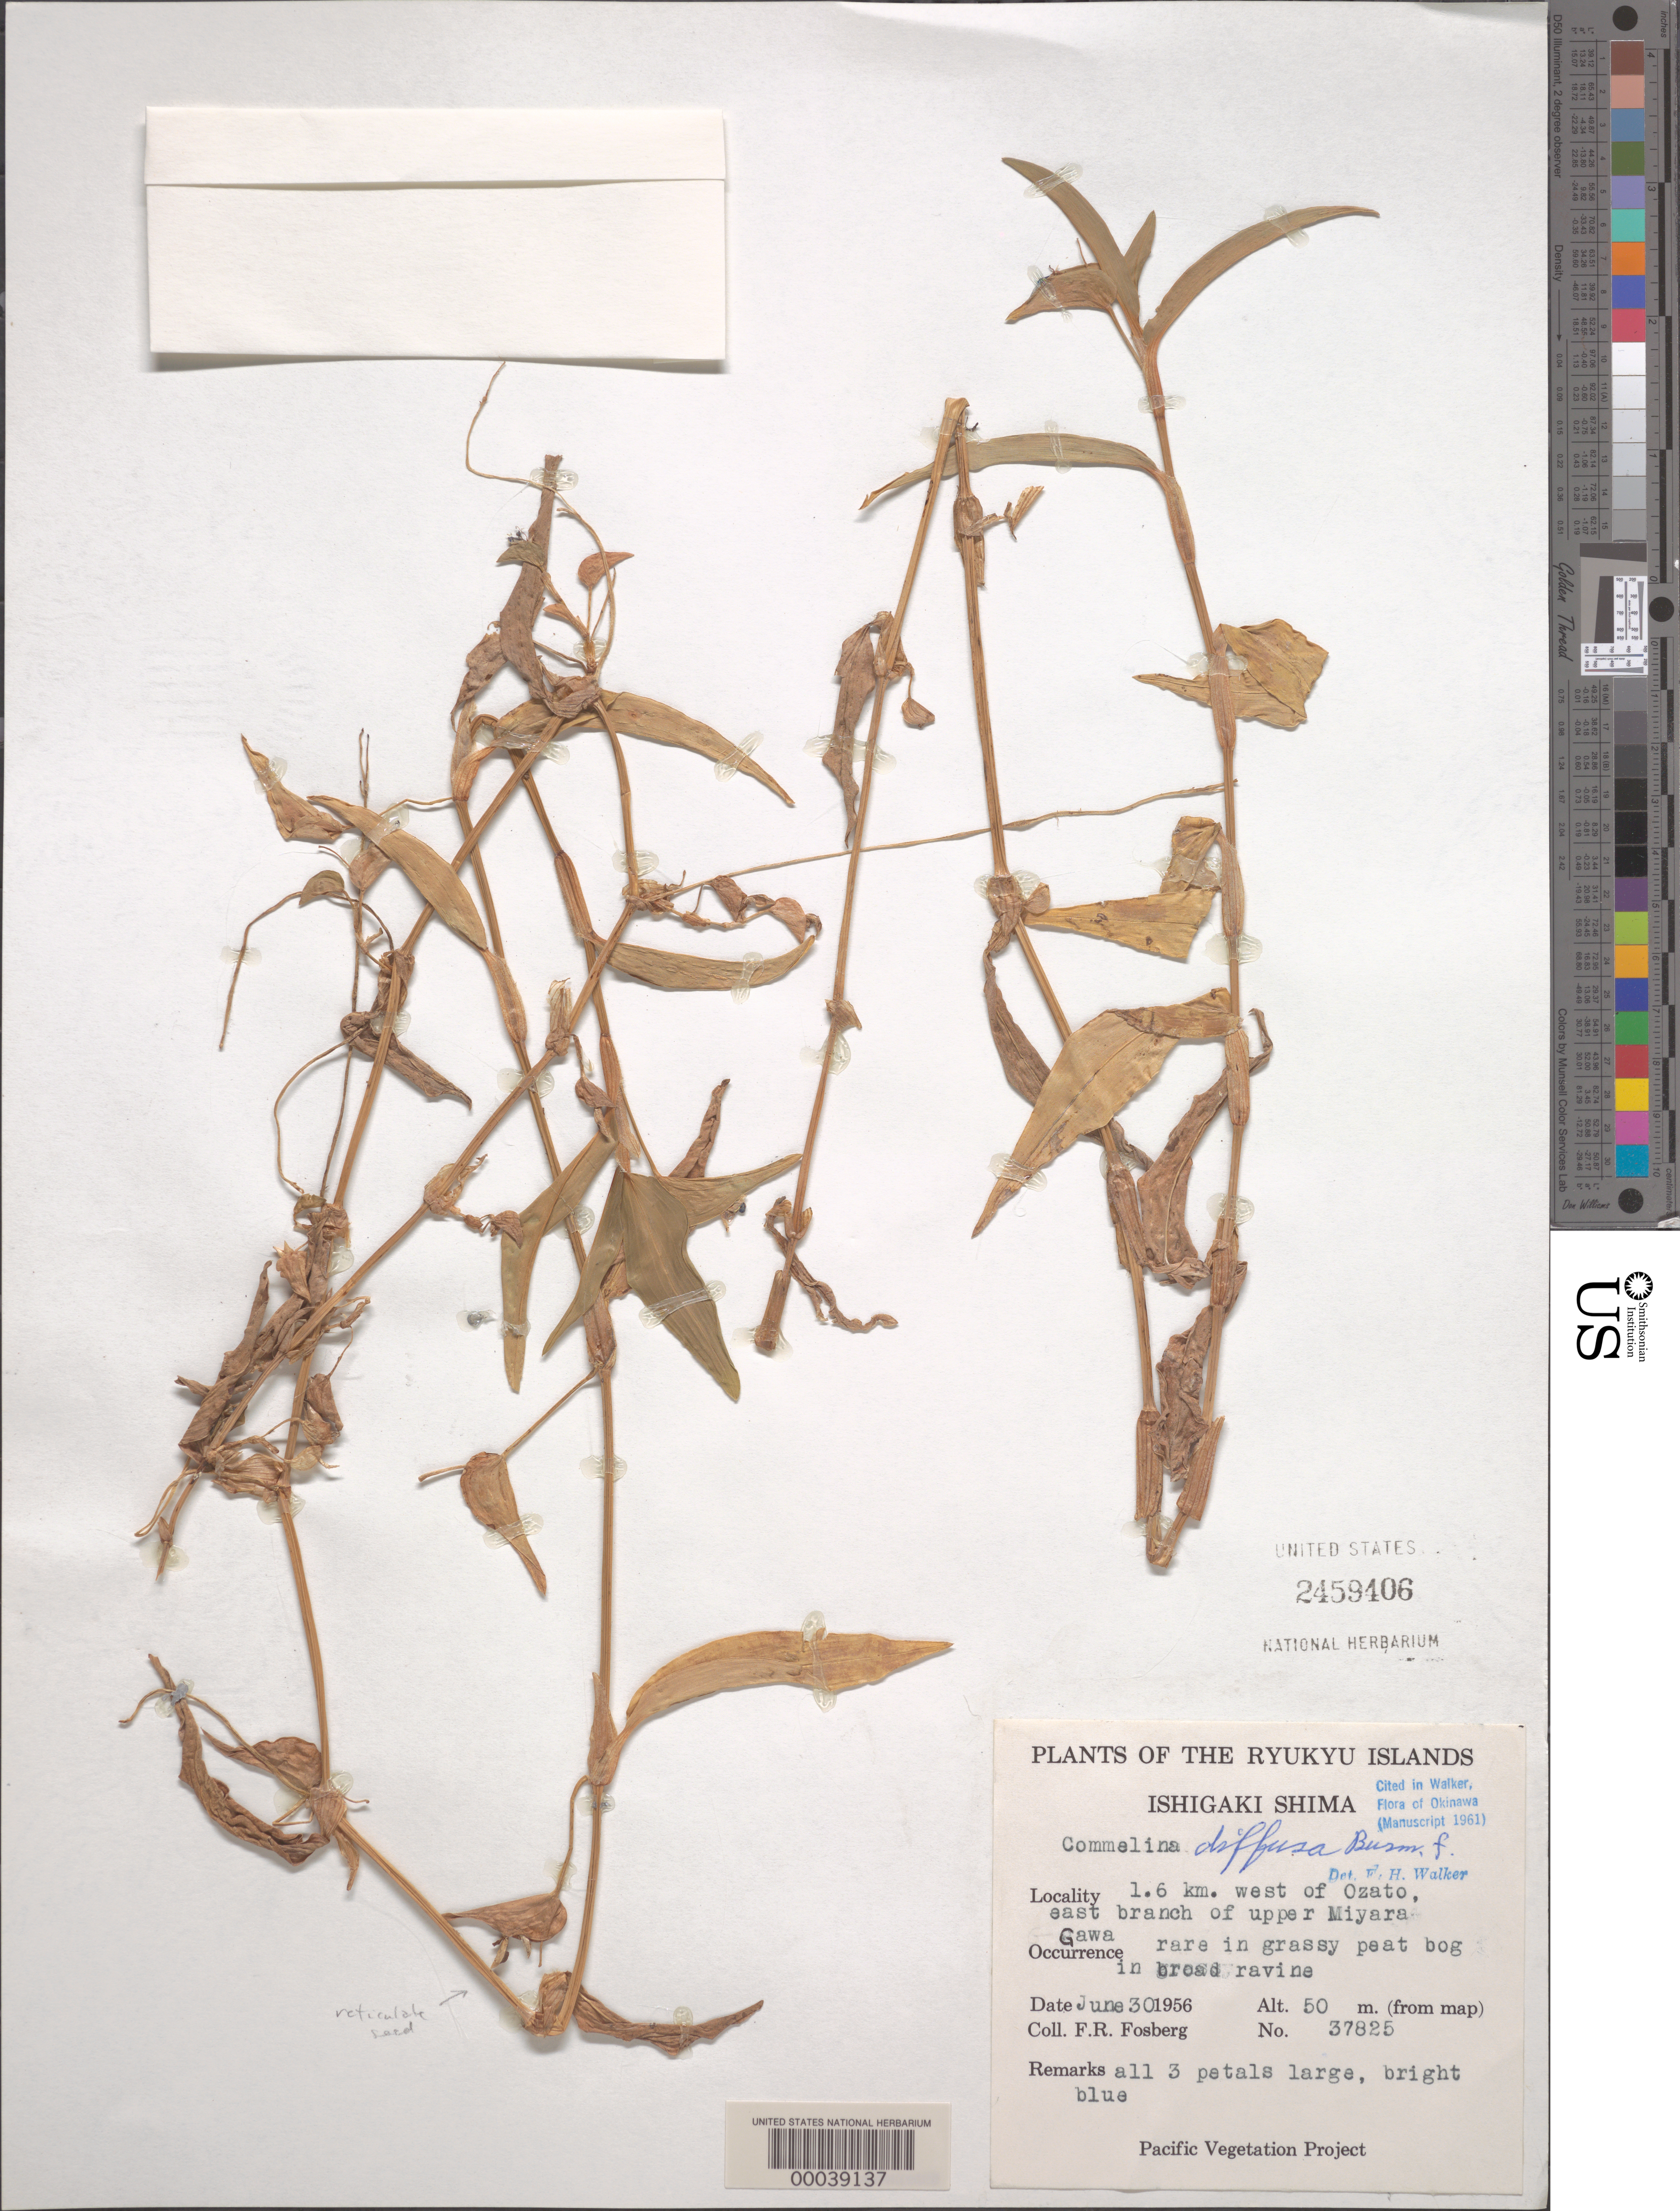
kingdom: Plantae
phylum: Tracheophyta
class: Liliopsida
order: Commelinales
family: Commelinaceae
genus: Commelina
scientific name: Commelina diffusa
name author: Burm. f.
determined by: Fosberg, F. R.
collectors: F. R. Fosberg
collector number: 37825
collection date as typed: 30 Jun 1956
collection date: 1956-06-30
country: Japan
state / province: Okinawa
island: Ishigaki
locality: Ishigaki shima; w of ozato [Sakishima Is.]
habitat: Grassy peat bog; ravine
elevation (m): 50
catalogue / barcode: US 2459406